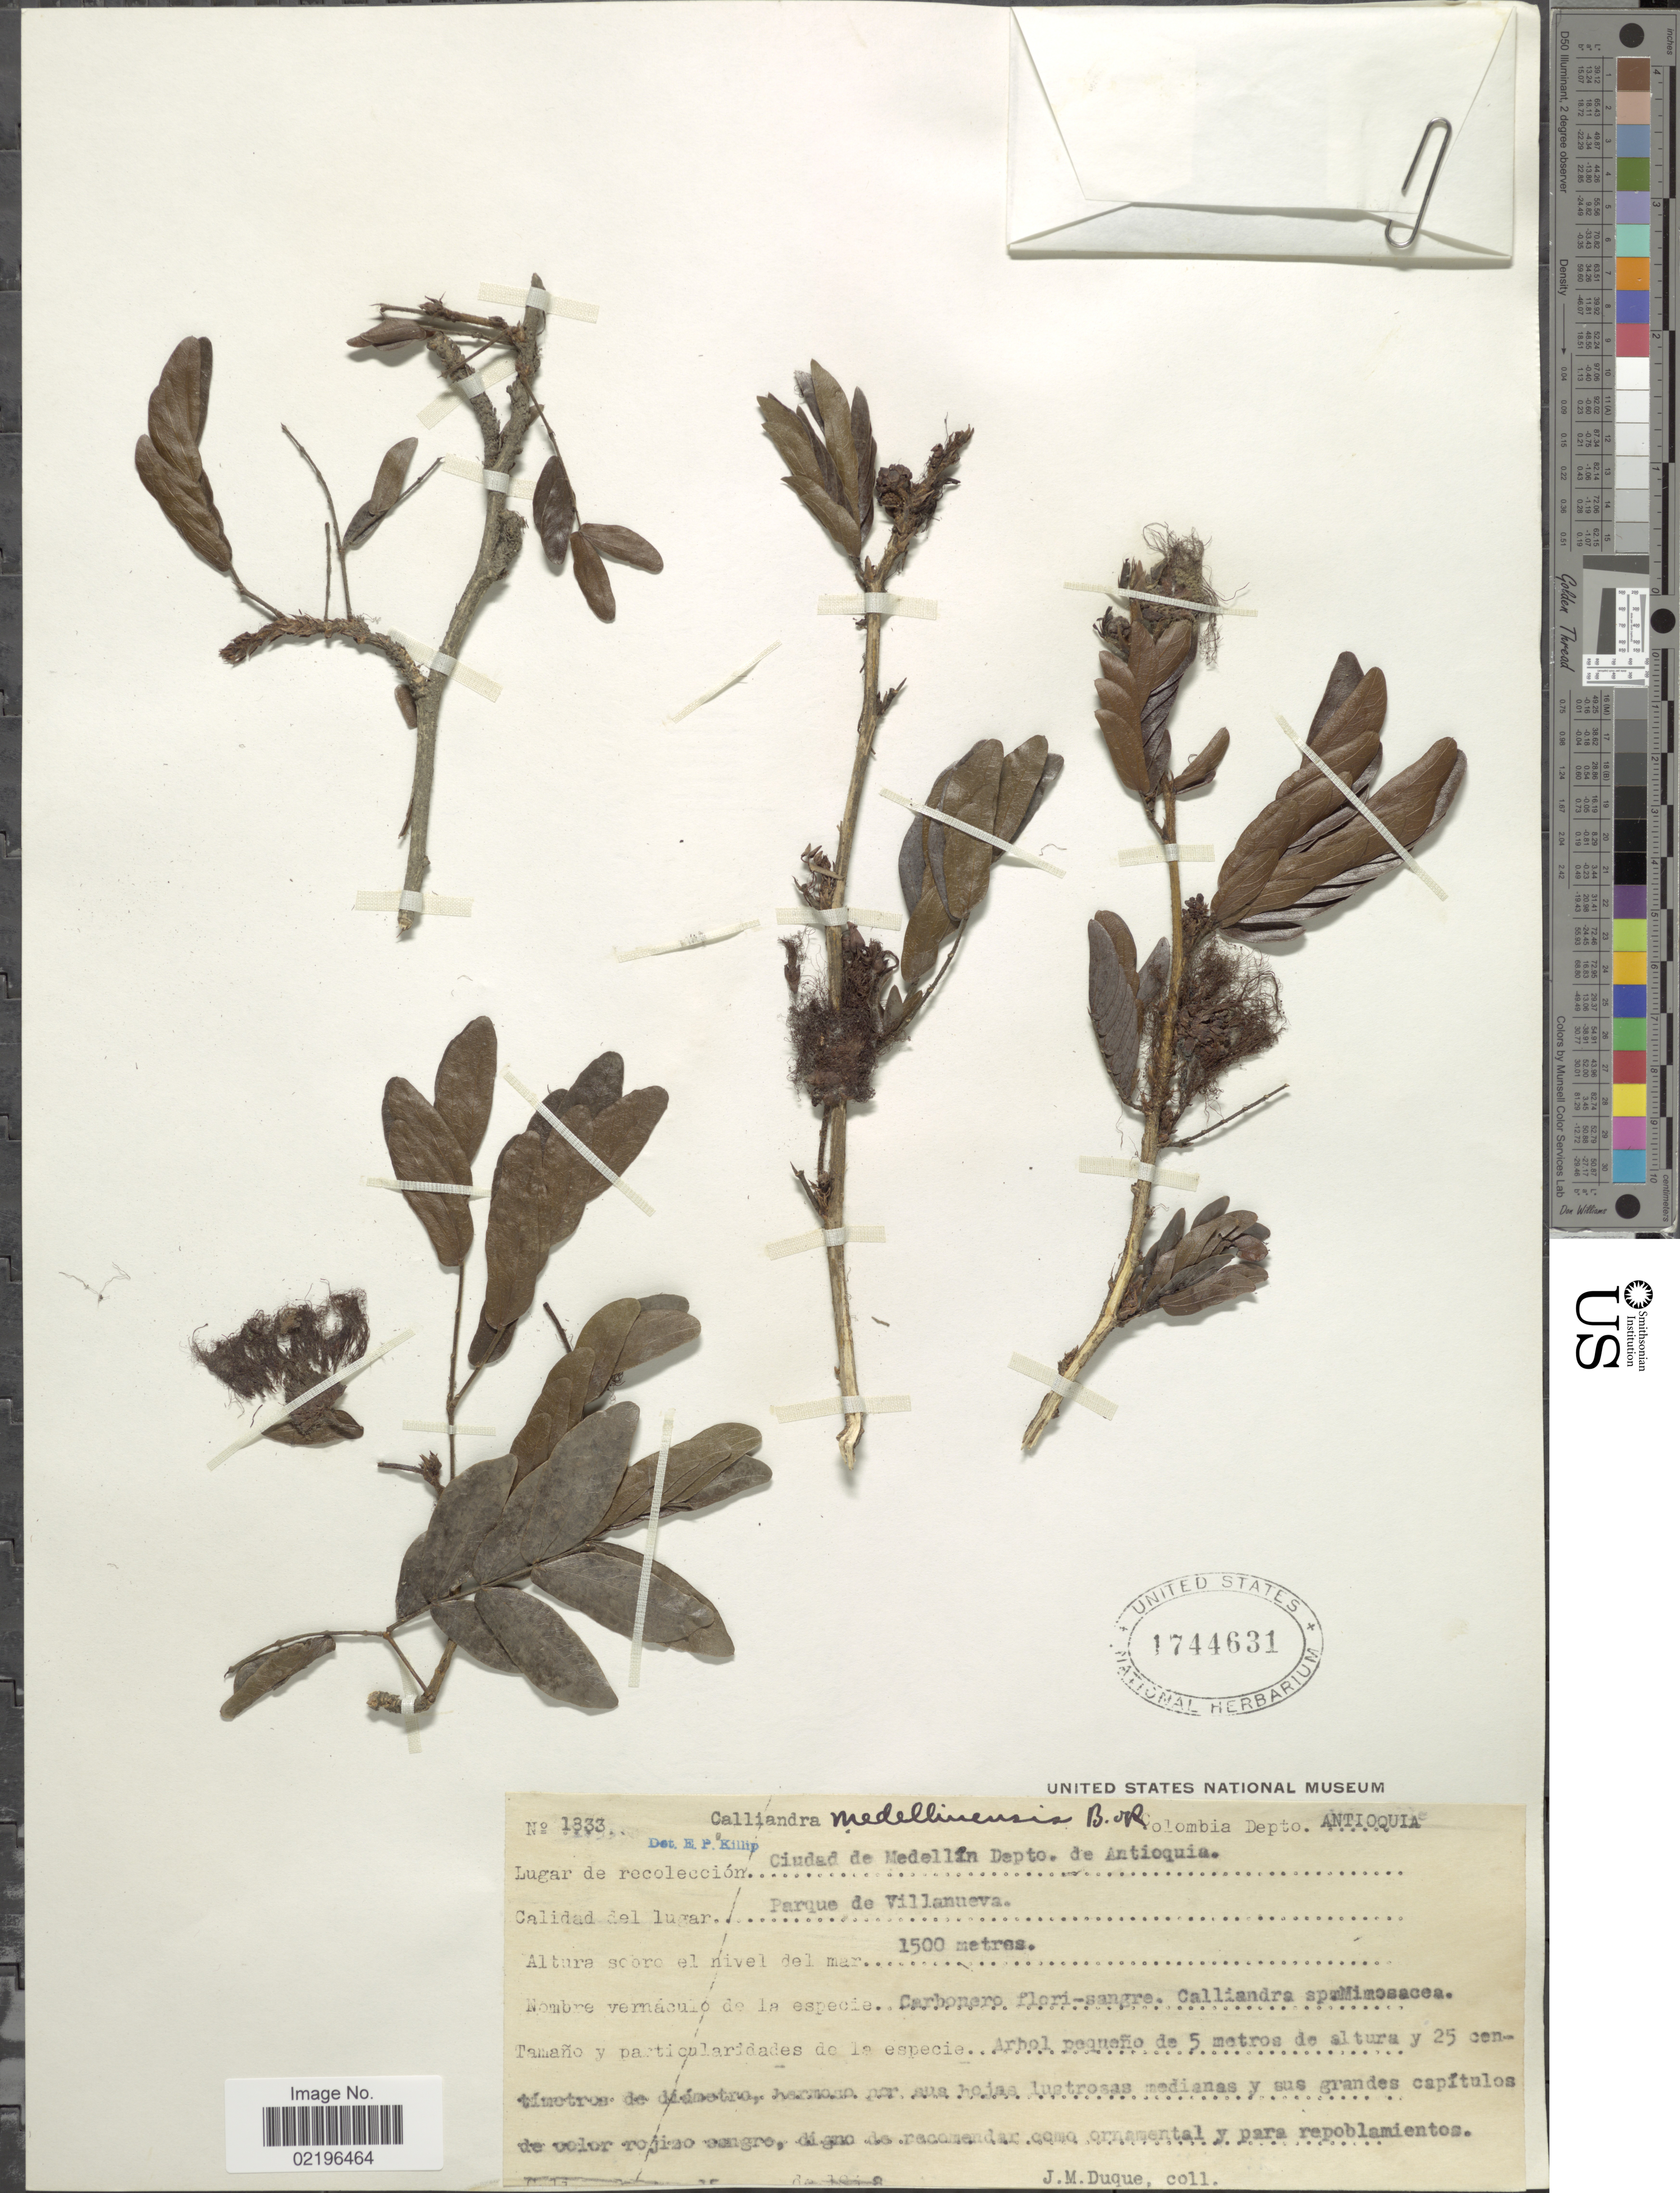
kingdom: Plantae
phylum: Tracheophyta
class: Magnoliopsida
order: Fabales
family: Fabaceae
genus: Calliandra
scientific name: Calliandra medellinensis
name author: Britton & Rose in Britton & Killip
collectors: J. Duque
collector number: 1833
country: Colombia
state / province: Antioquia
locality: Ciudad de Medellin, Depto. Antioguia. Parque de Villanueva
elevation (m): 1500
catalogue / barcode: US 1744631